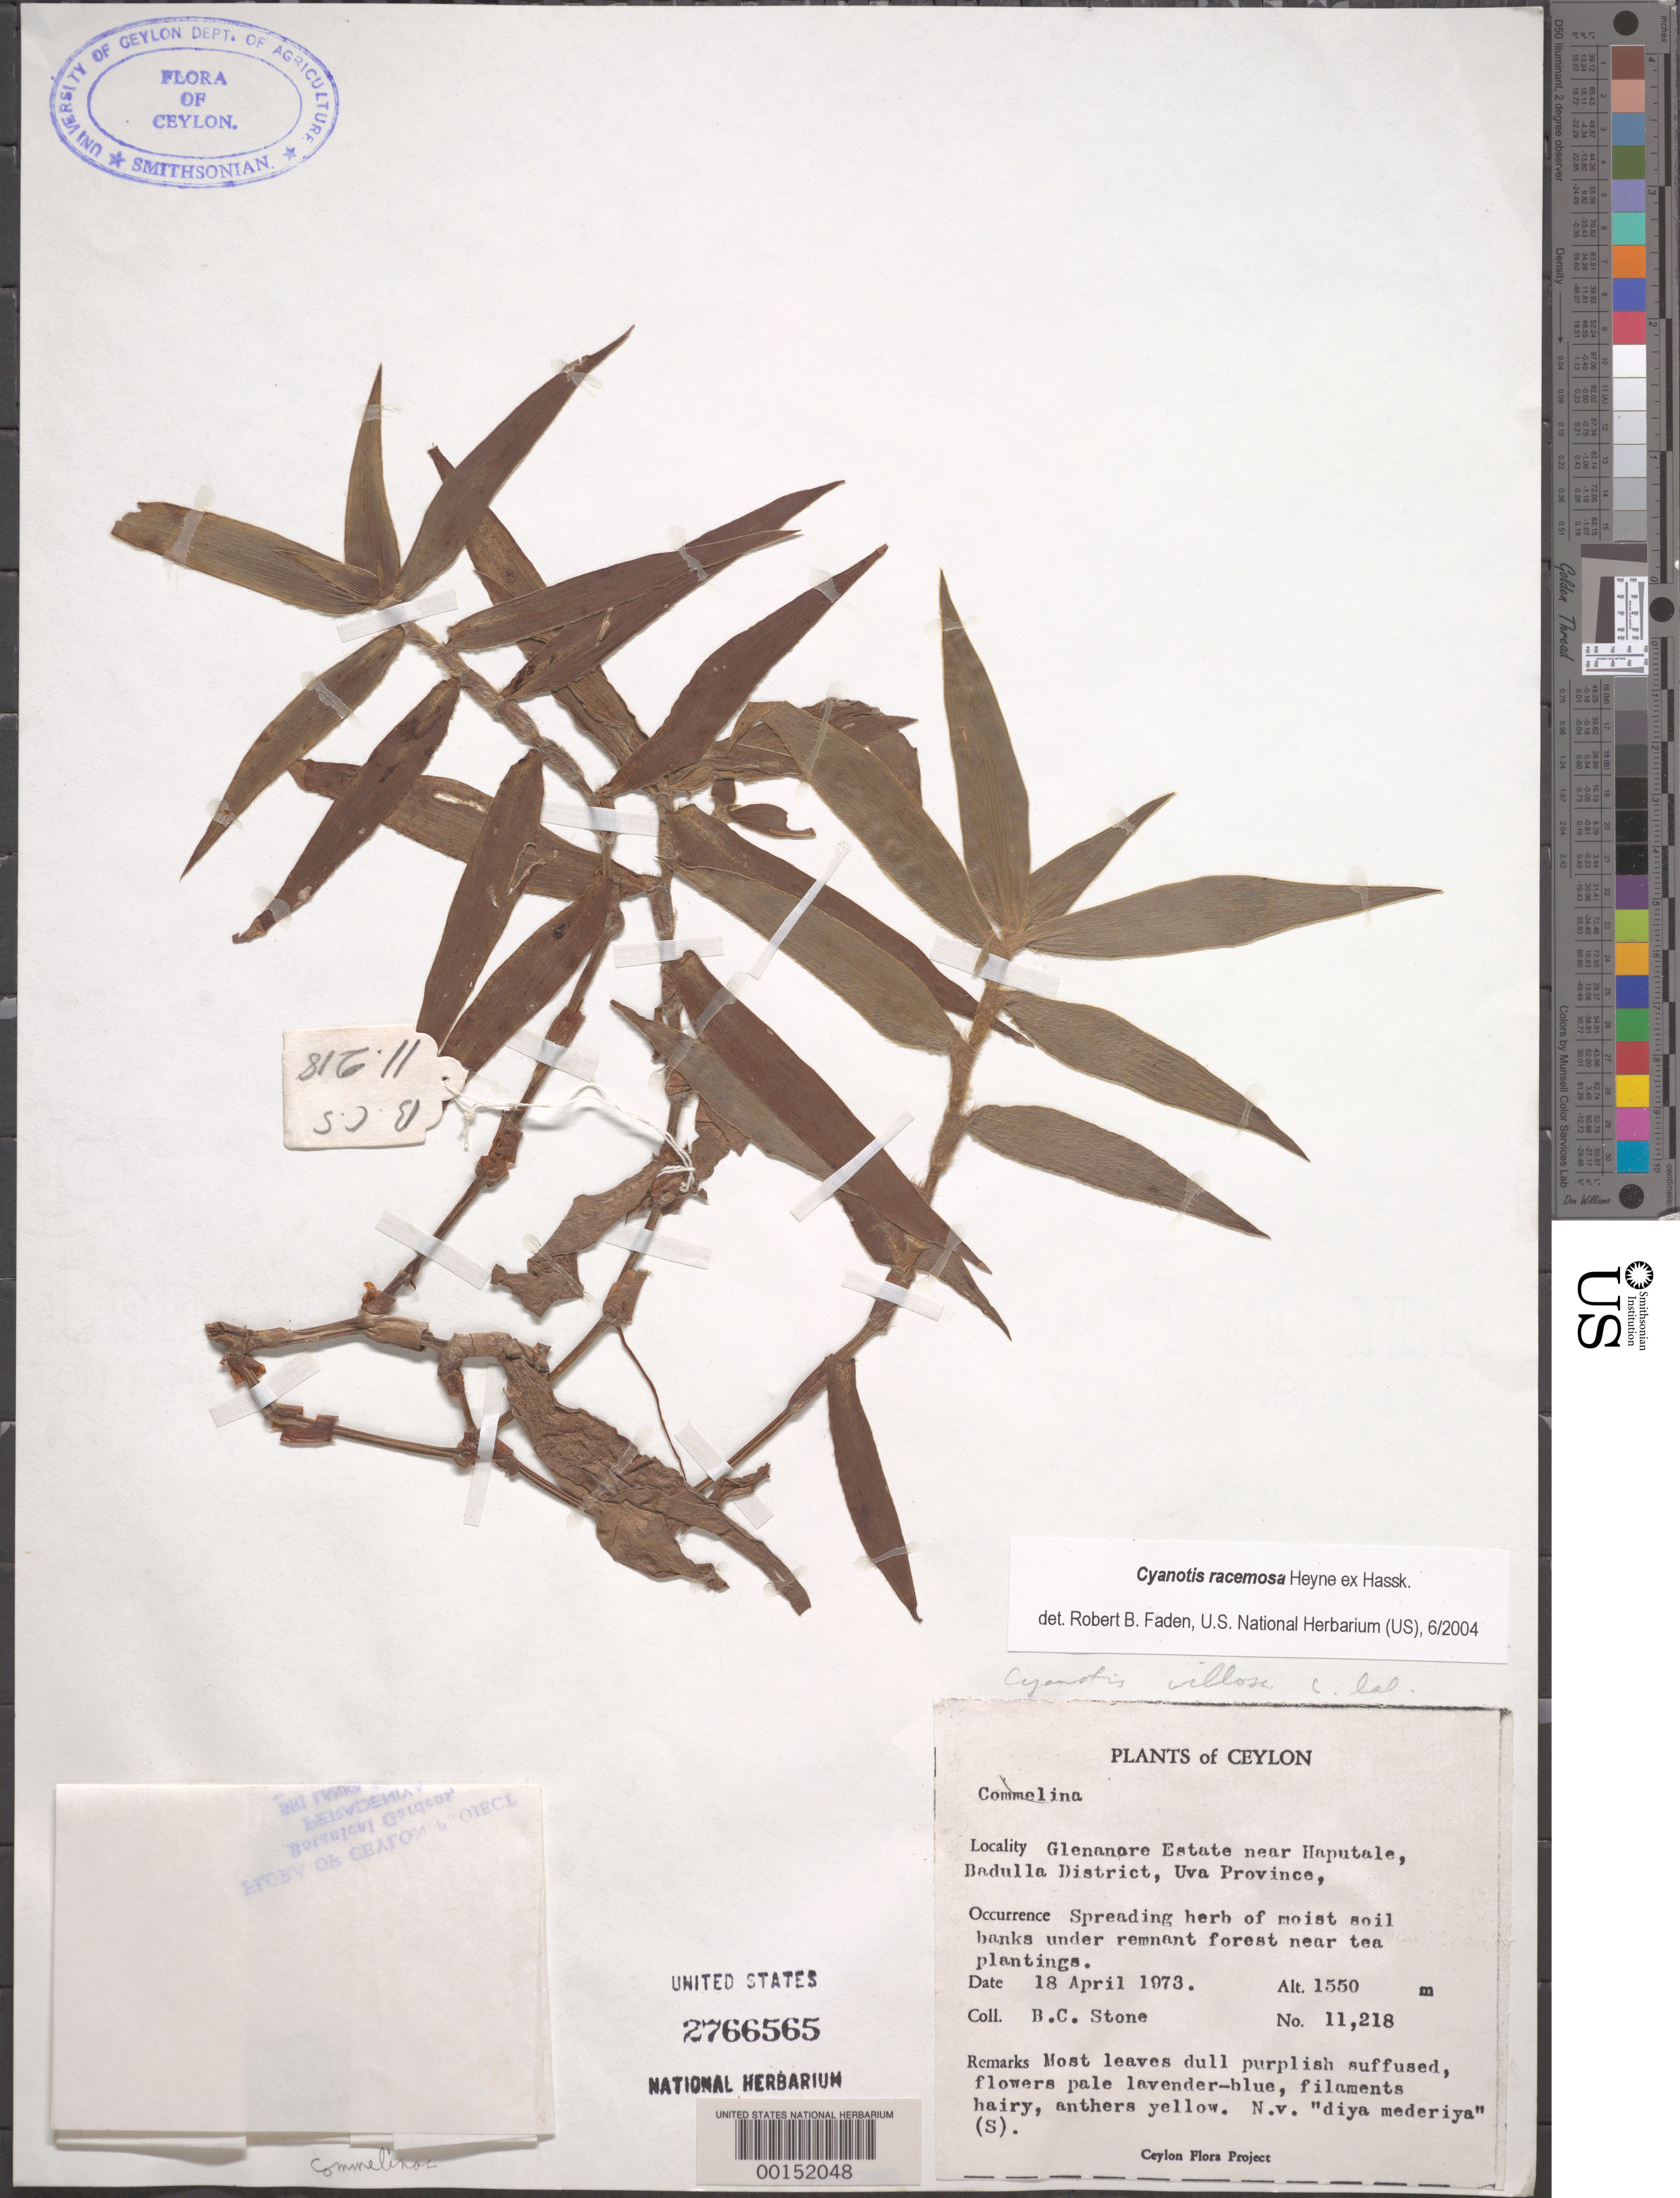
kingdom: Plantae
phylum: Tracheophyta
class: Liliopsida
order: Commelinales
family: Commelinaceae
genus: Cyanotis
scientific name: Cyanotis racemosa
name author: B. Heyne ex Hassk.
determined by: Faden, Robert B., (US), Smithsonian Institution - National Museum of Natural History (UNITED STATES)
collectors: B. C. Stone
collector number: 11218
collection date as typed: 18 Apr 1973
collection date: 1973-04-18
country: Sri Lanka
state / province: Uva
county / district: Badulla Dist.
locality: Near haputale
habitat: Moist soil banks, remnant forest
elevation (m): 1550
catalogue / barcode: US 2766565